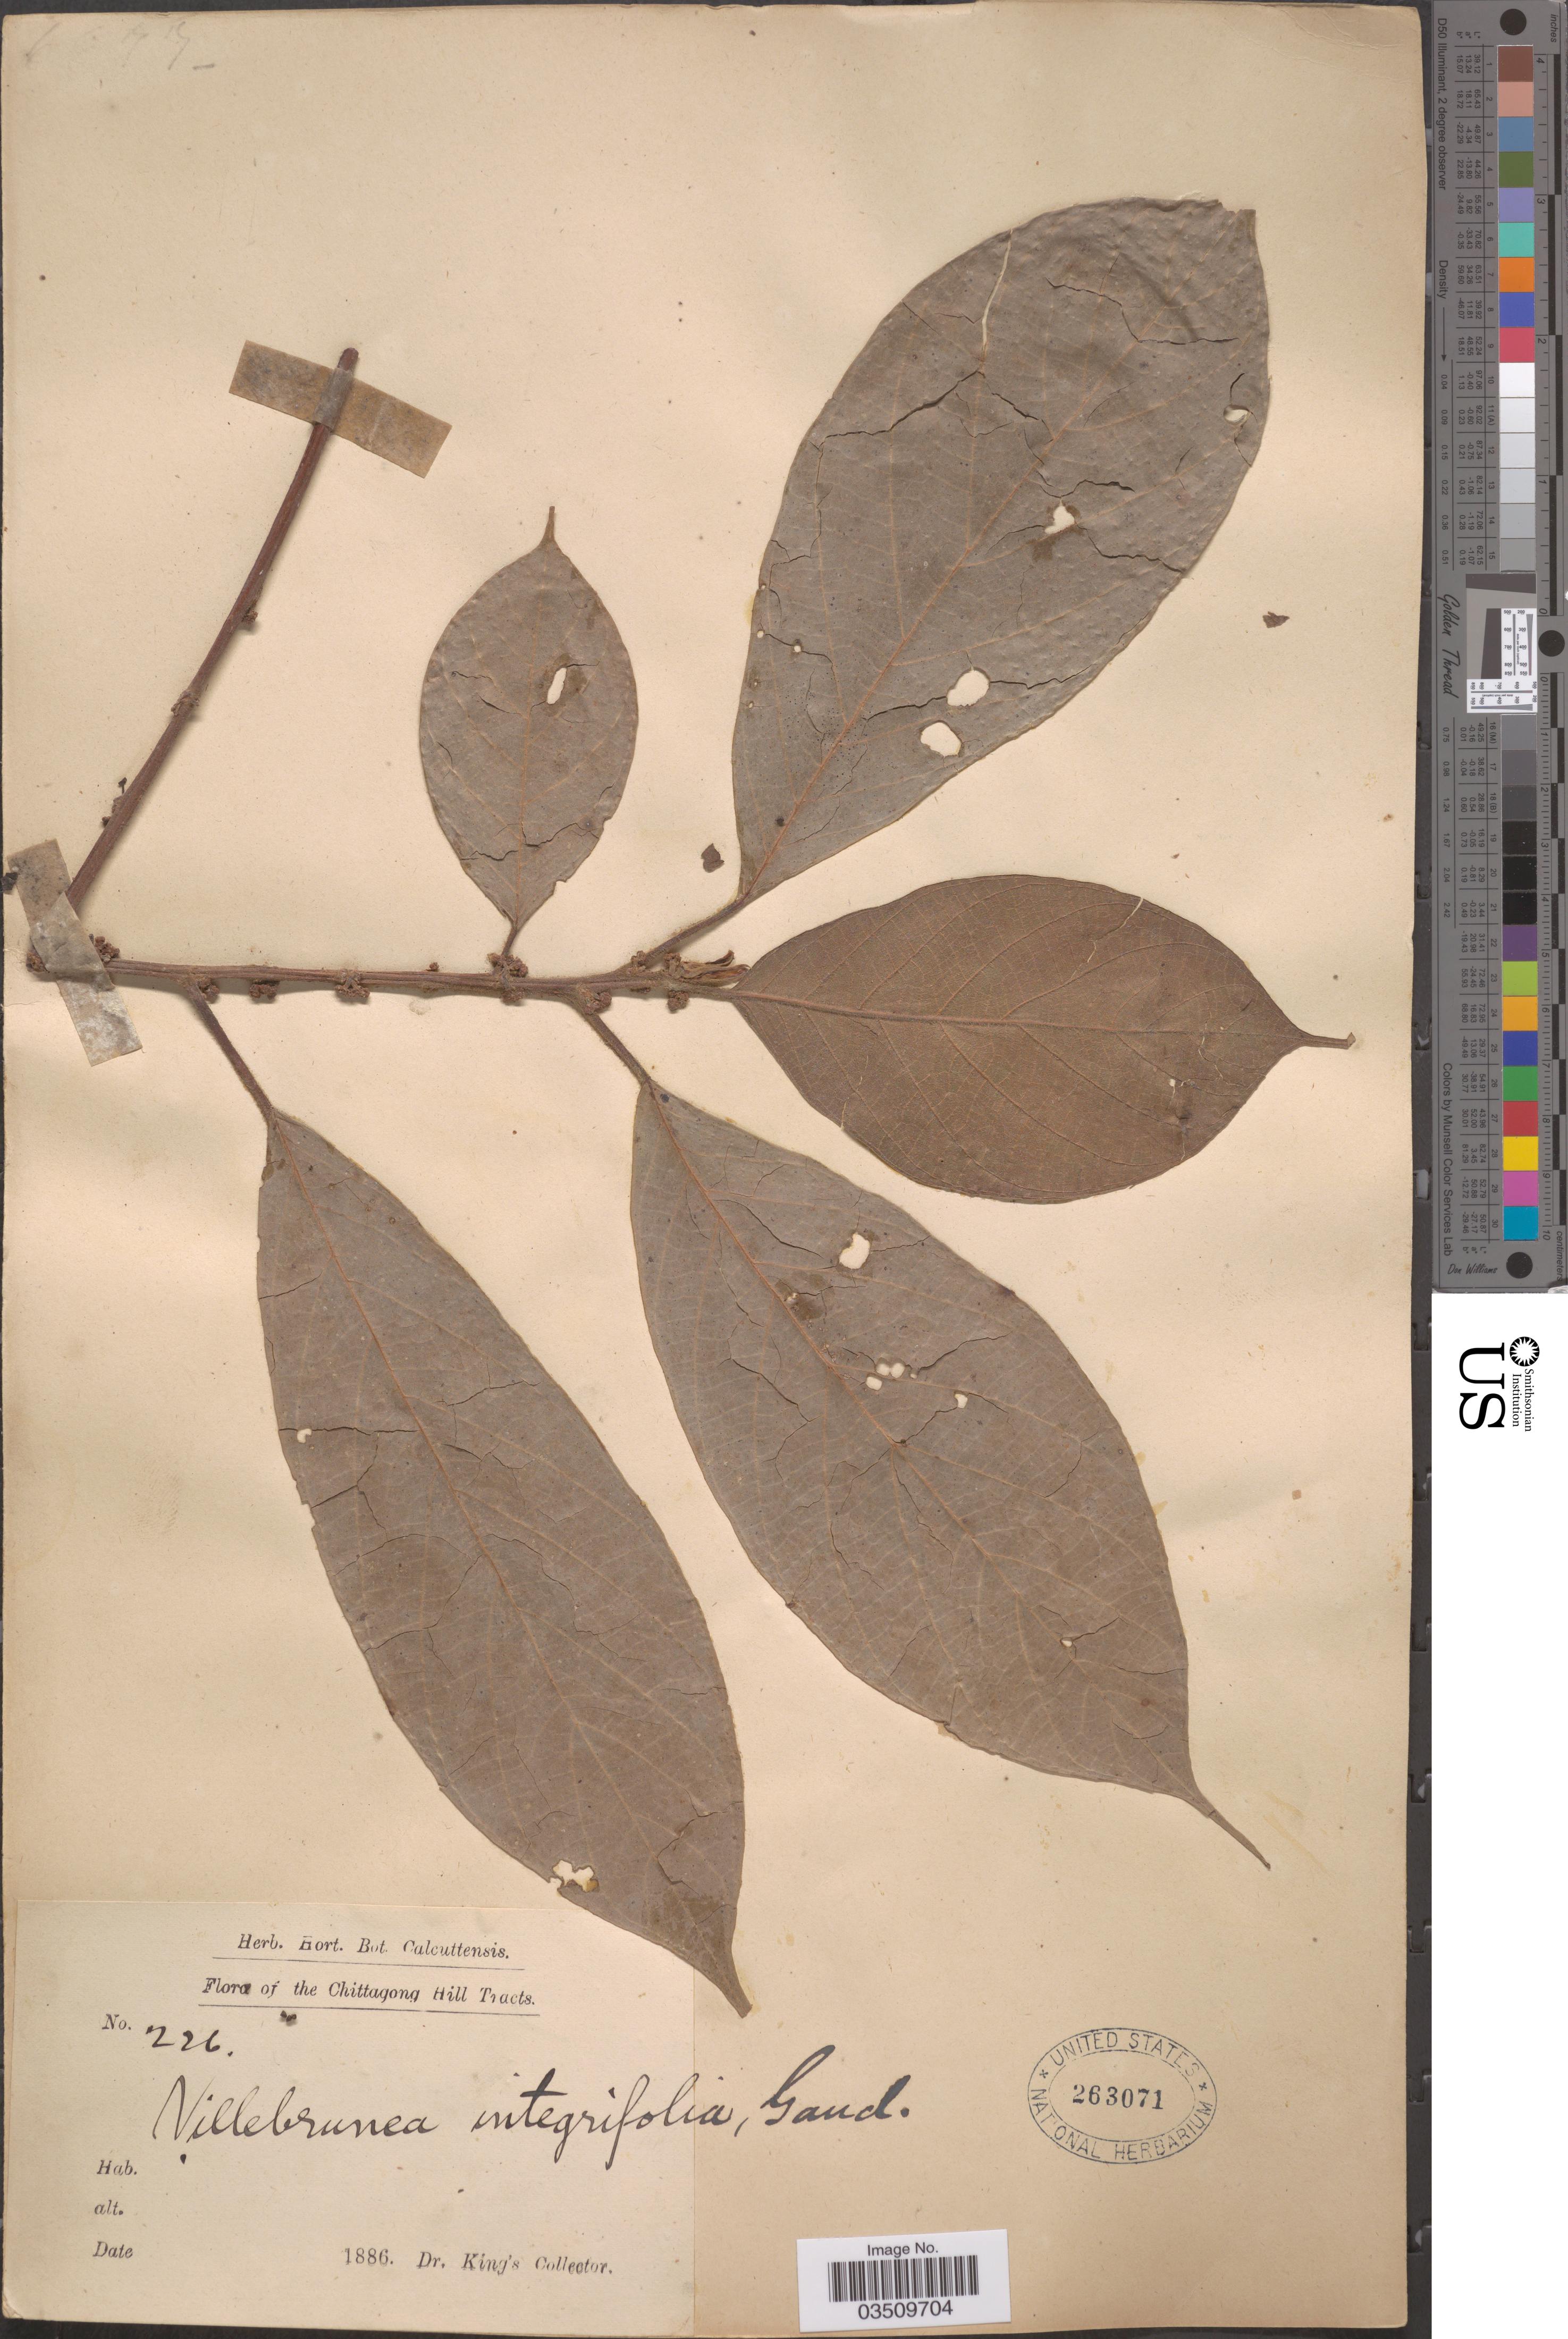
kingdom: Plantae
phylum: Tracheophyta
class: Magnoliopsida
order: Rosales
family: Urticaceae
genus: Oreocnide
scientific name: Oreocnide integrifolia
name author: (Gaudich.) Miq.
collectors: Dr. King's collector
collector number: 226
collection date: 1886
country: Bangladesh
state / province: Chittagong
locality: The Chittagong Hill Tracts.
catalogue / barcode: US 263071